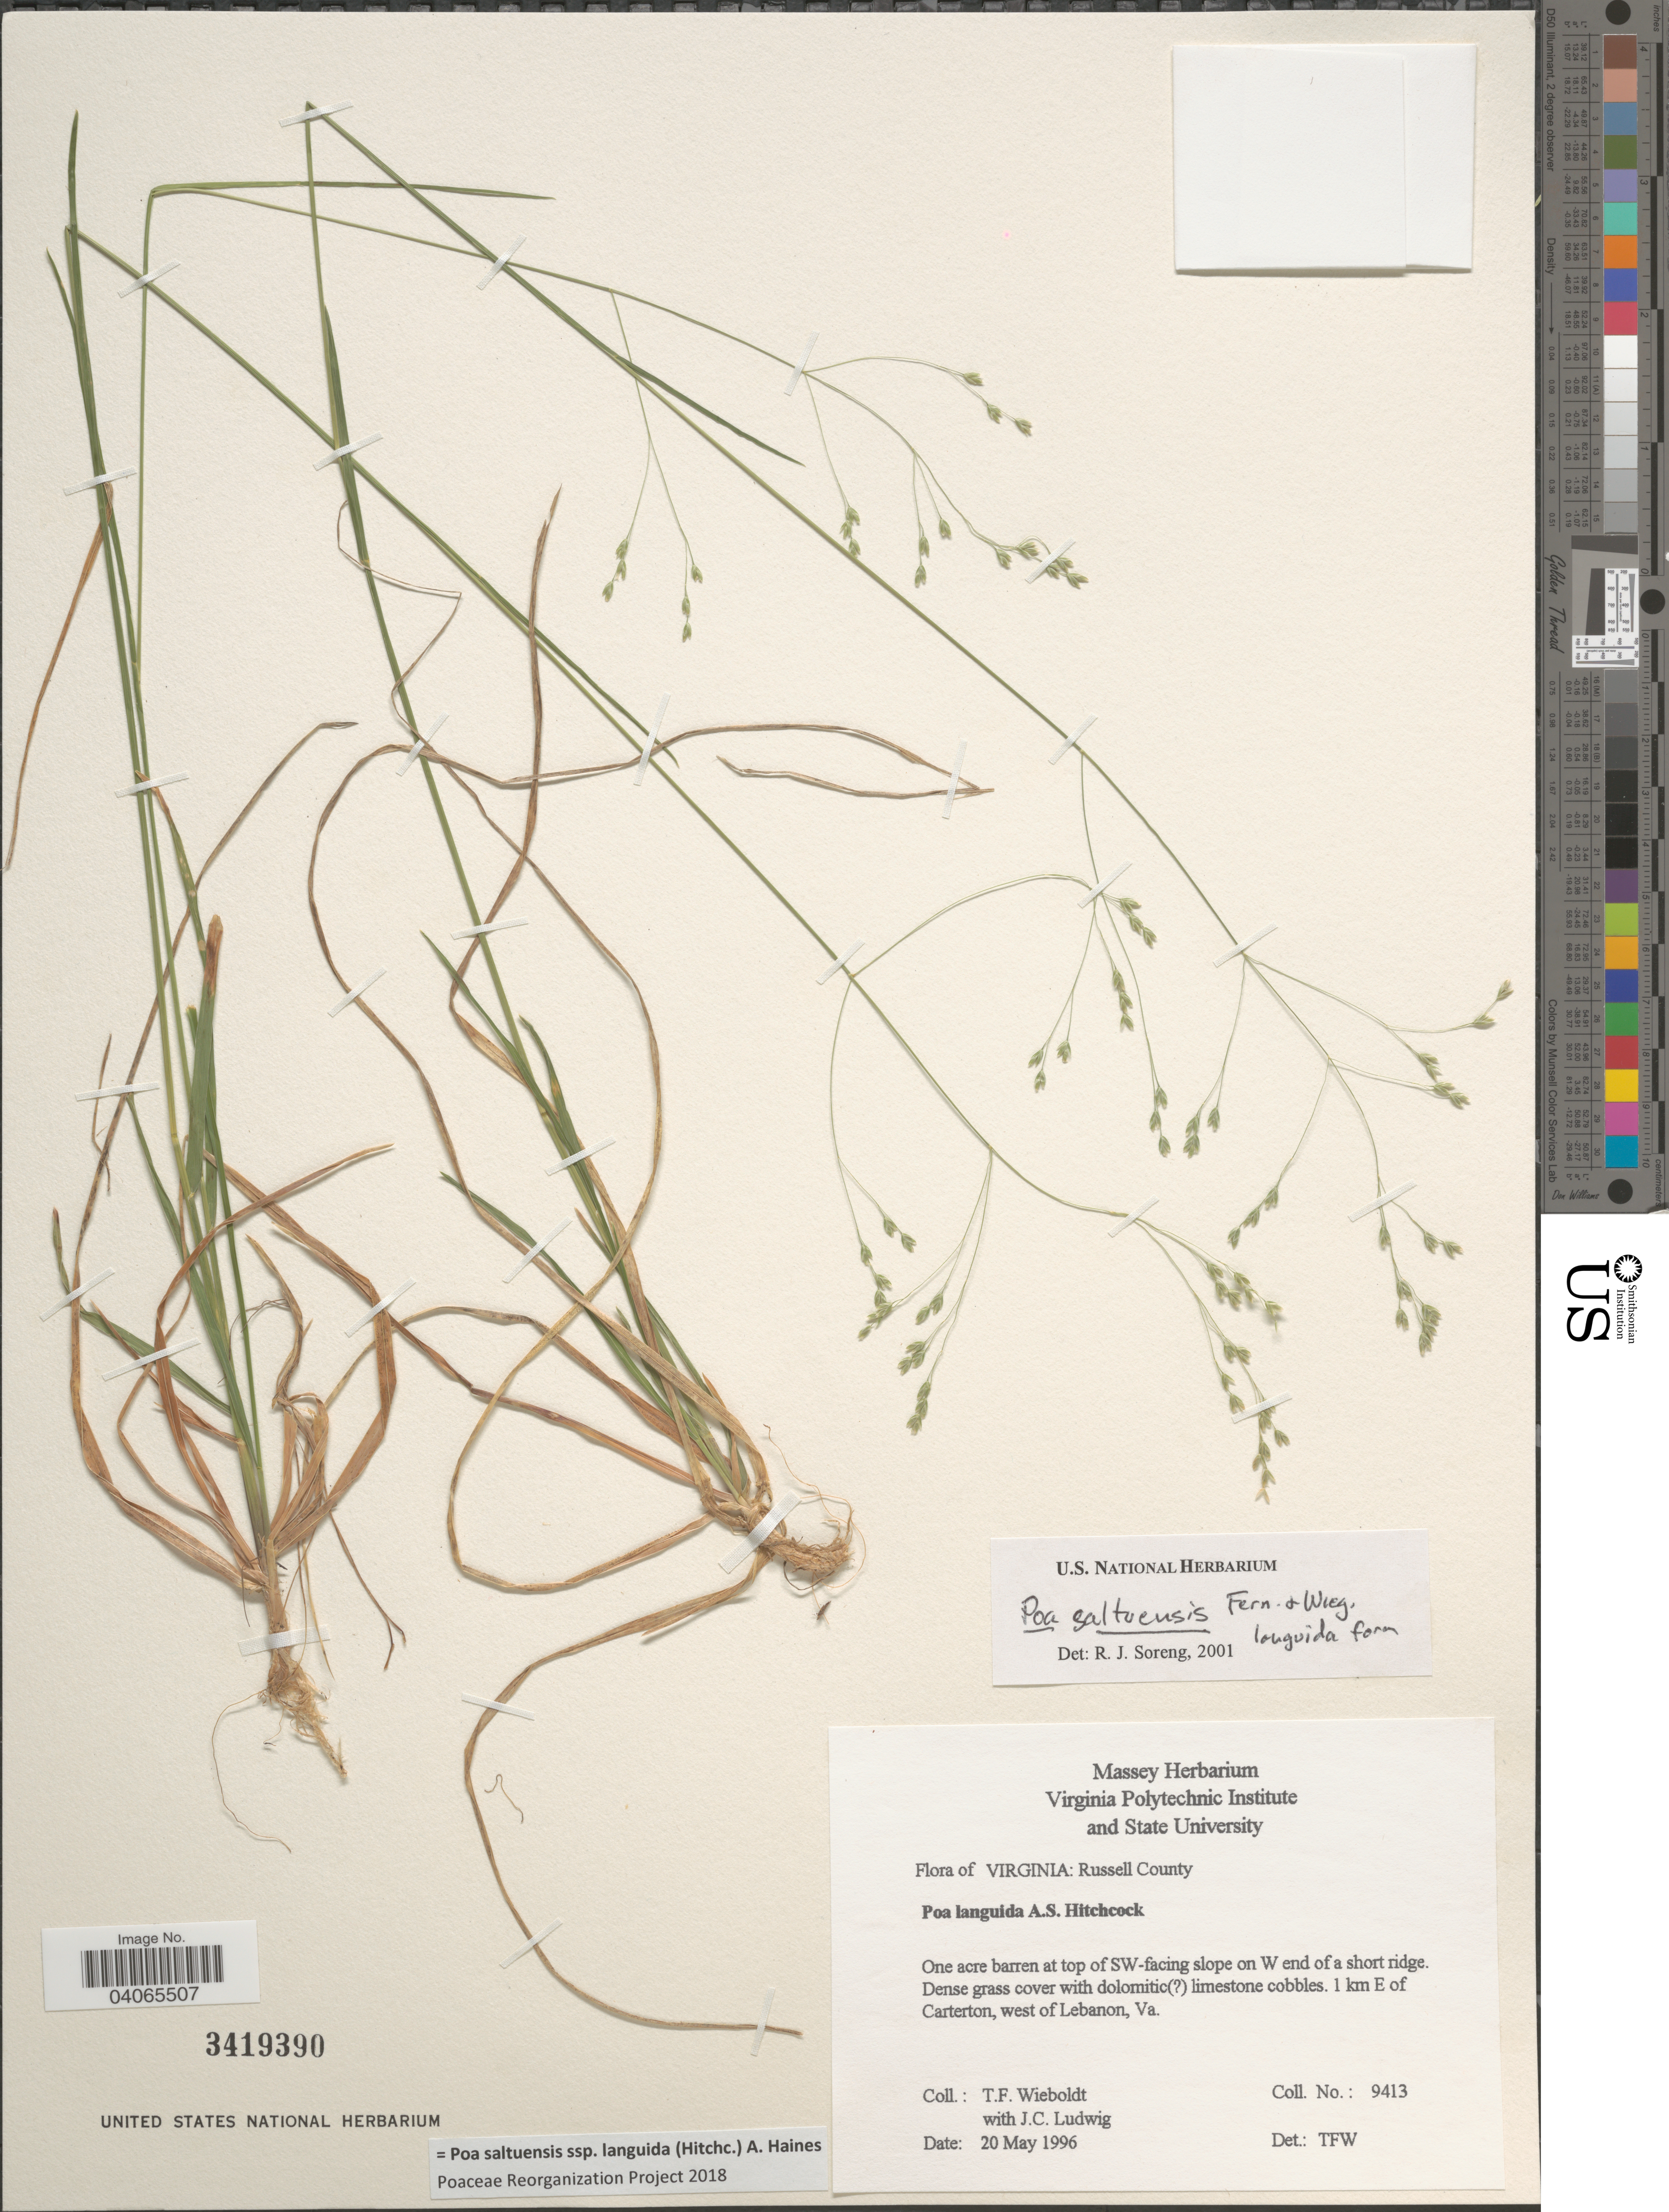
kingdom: Plantae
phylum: Tracheophyta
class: Liliopsida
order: Poales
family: Poaceae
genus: Poa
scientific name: Poa saltuensis subsp. languida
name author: (Hitchc.) A. Haines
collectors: T. Wieboldt & J. Ludwig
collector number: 9413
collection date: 1996-05-20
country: United States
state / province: Virginia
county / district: Russell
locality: Russell County. One acre barren at top of SW-facing slope on W end of a short ridge. 1 km E of Carterton, west of Lebanon.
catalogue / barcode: US 3419390